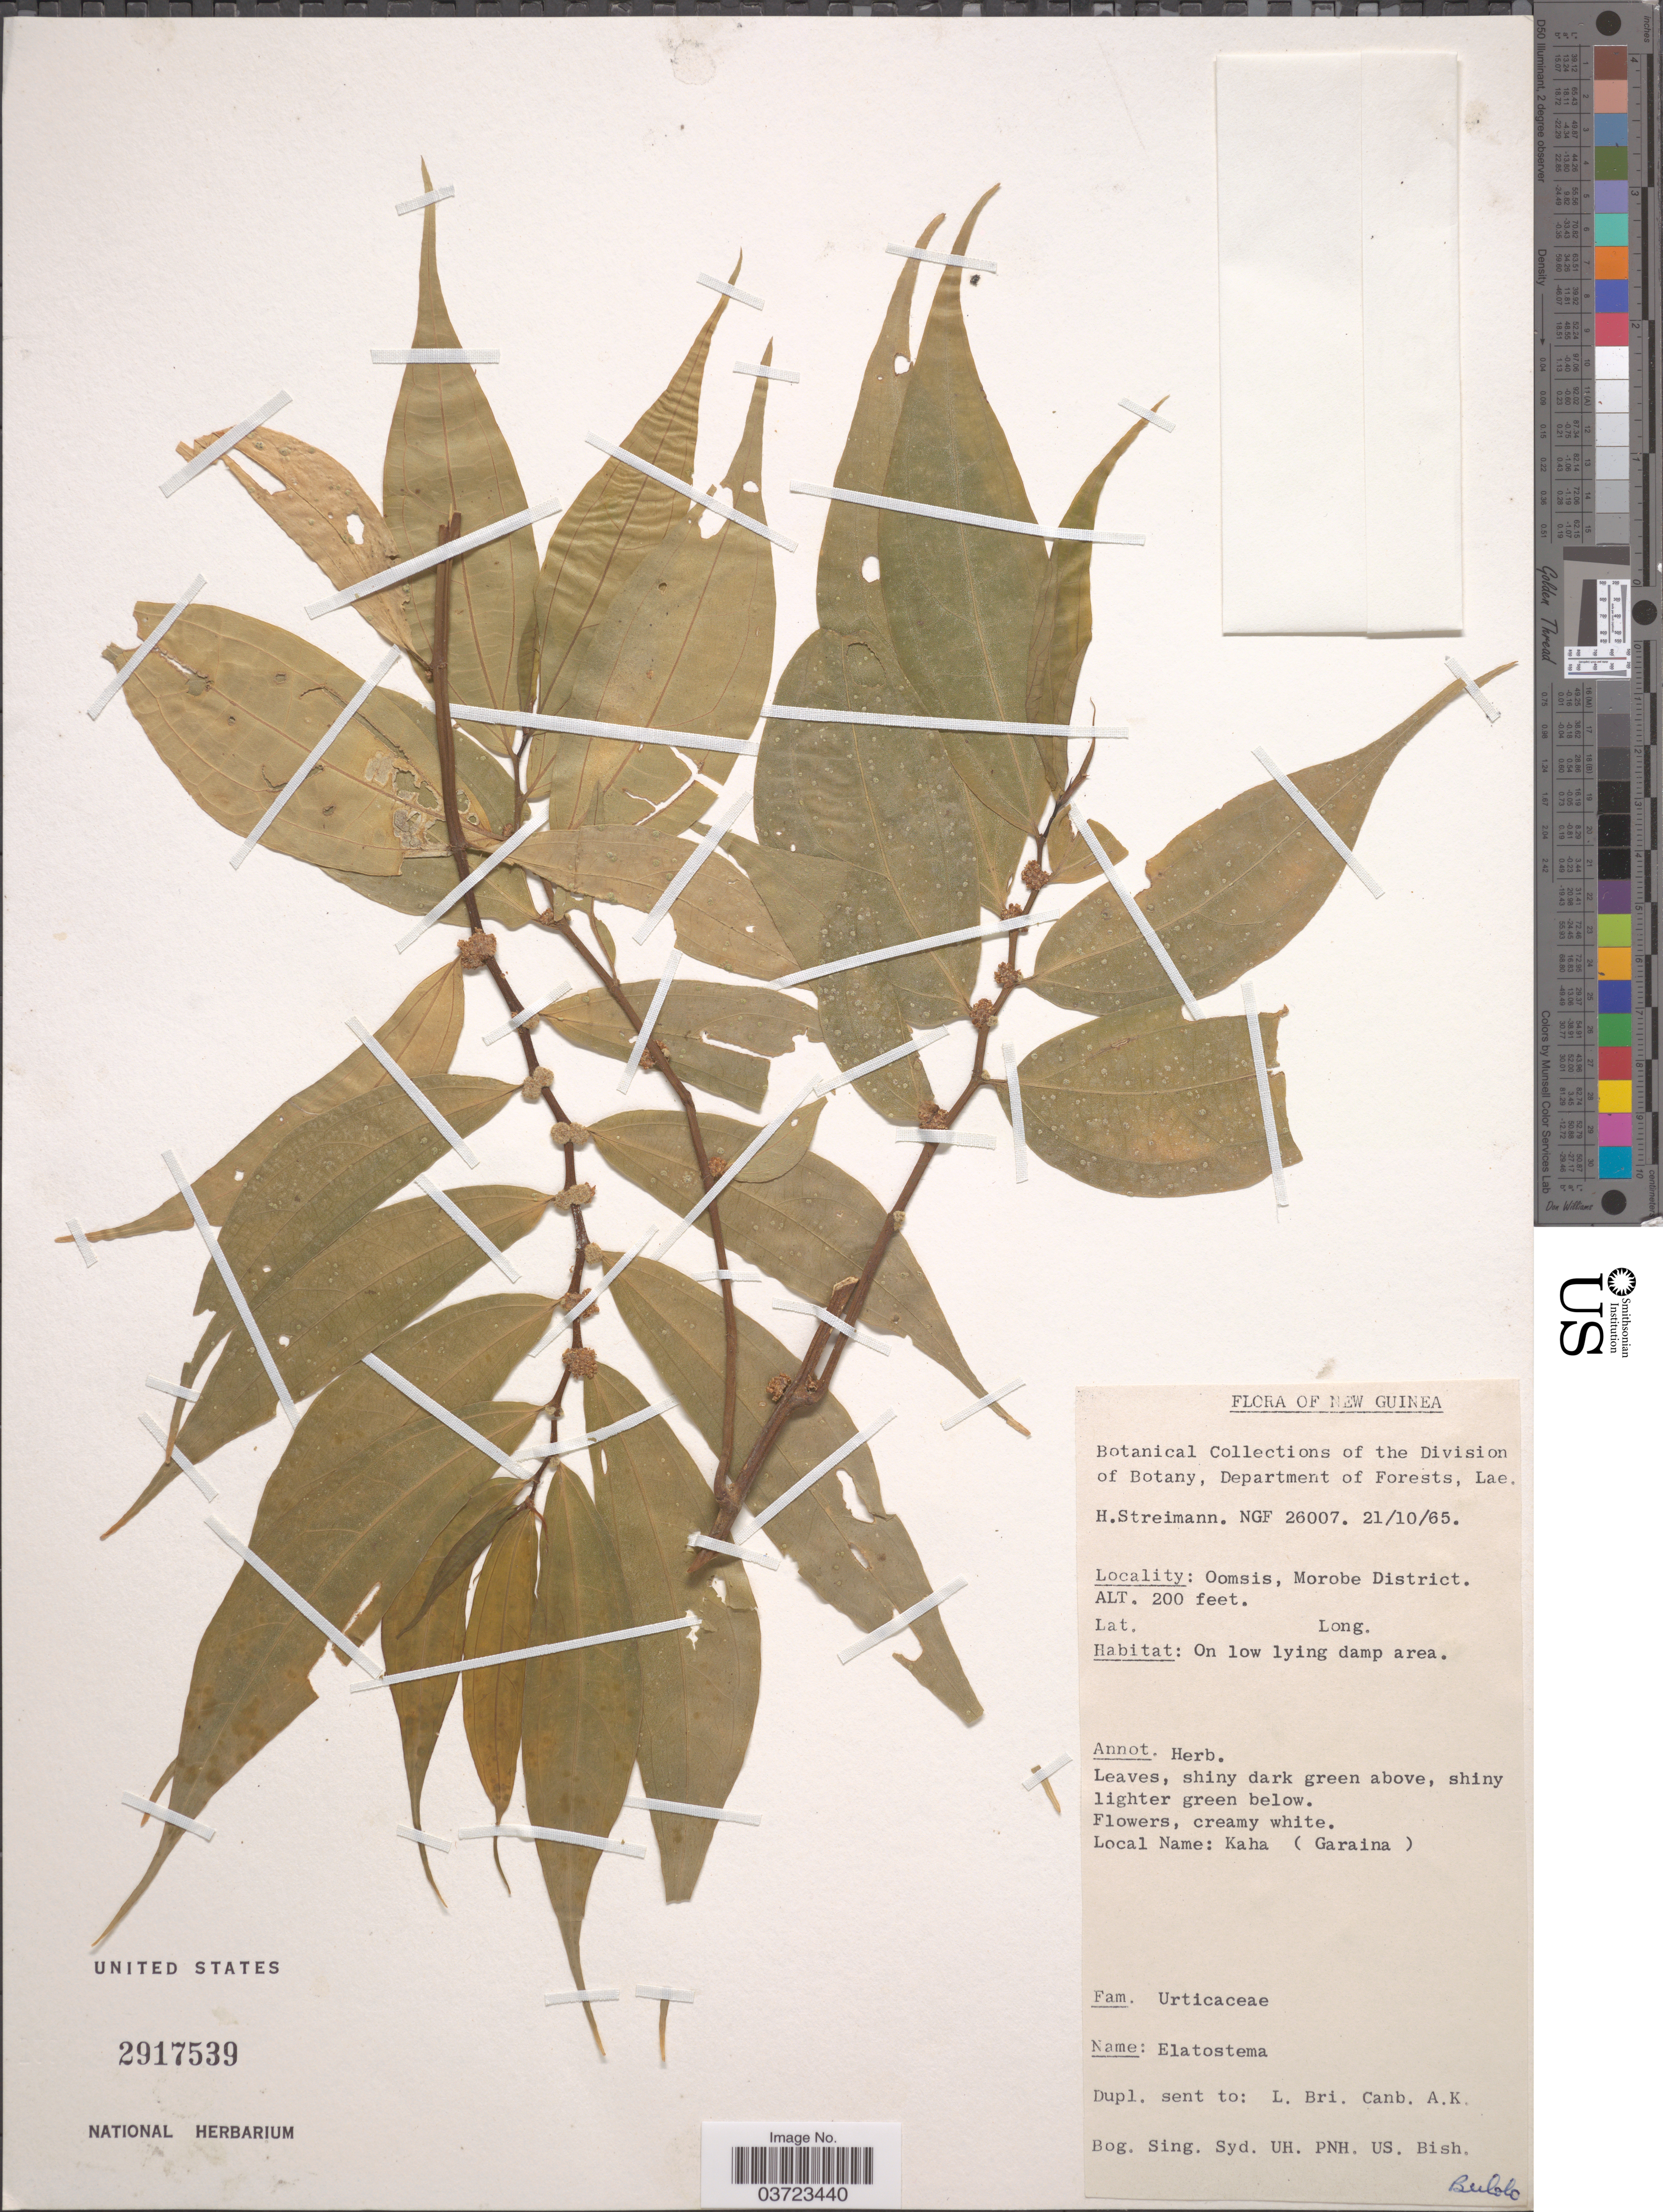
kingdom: Plantae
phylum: Tracheophyta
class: Magnoliopsida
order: Rosales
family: Urticaceae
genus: Elatostema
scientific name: Elatostema sp.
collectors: H. Streimann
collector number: NGF26007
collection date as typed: Transcribed d/m/y: 21/10/65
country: Papua New Guinea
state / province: Morobe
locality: New Guinea. Oomsis, Morobe District.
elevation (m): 61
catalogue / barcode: US 2917539